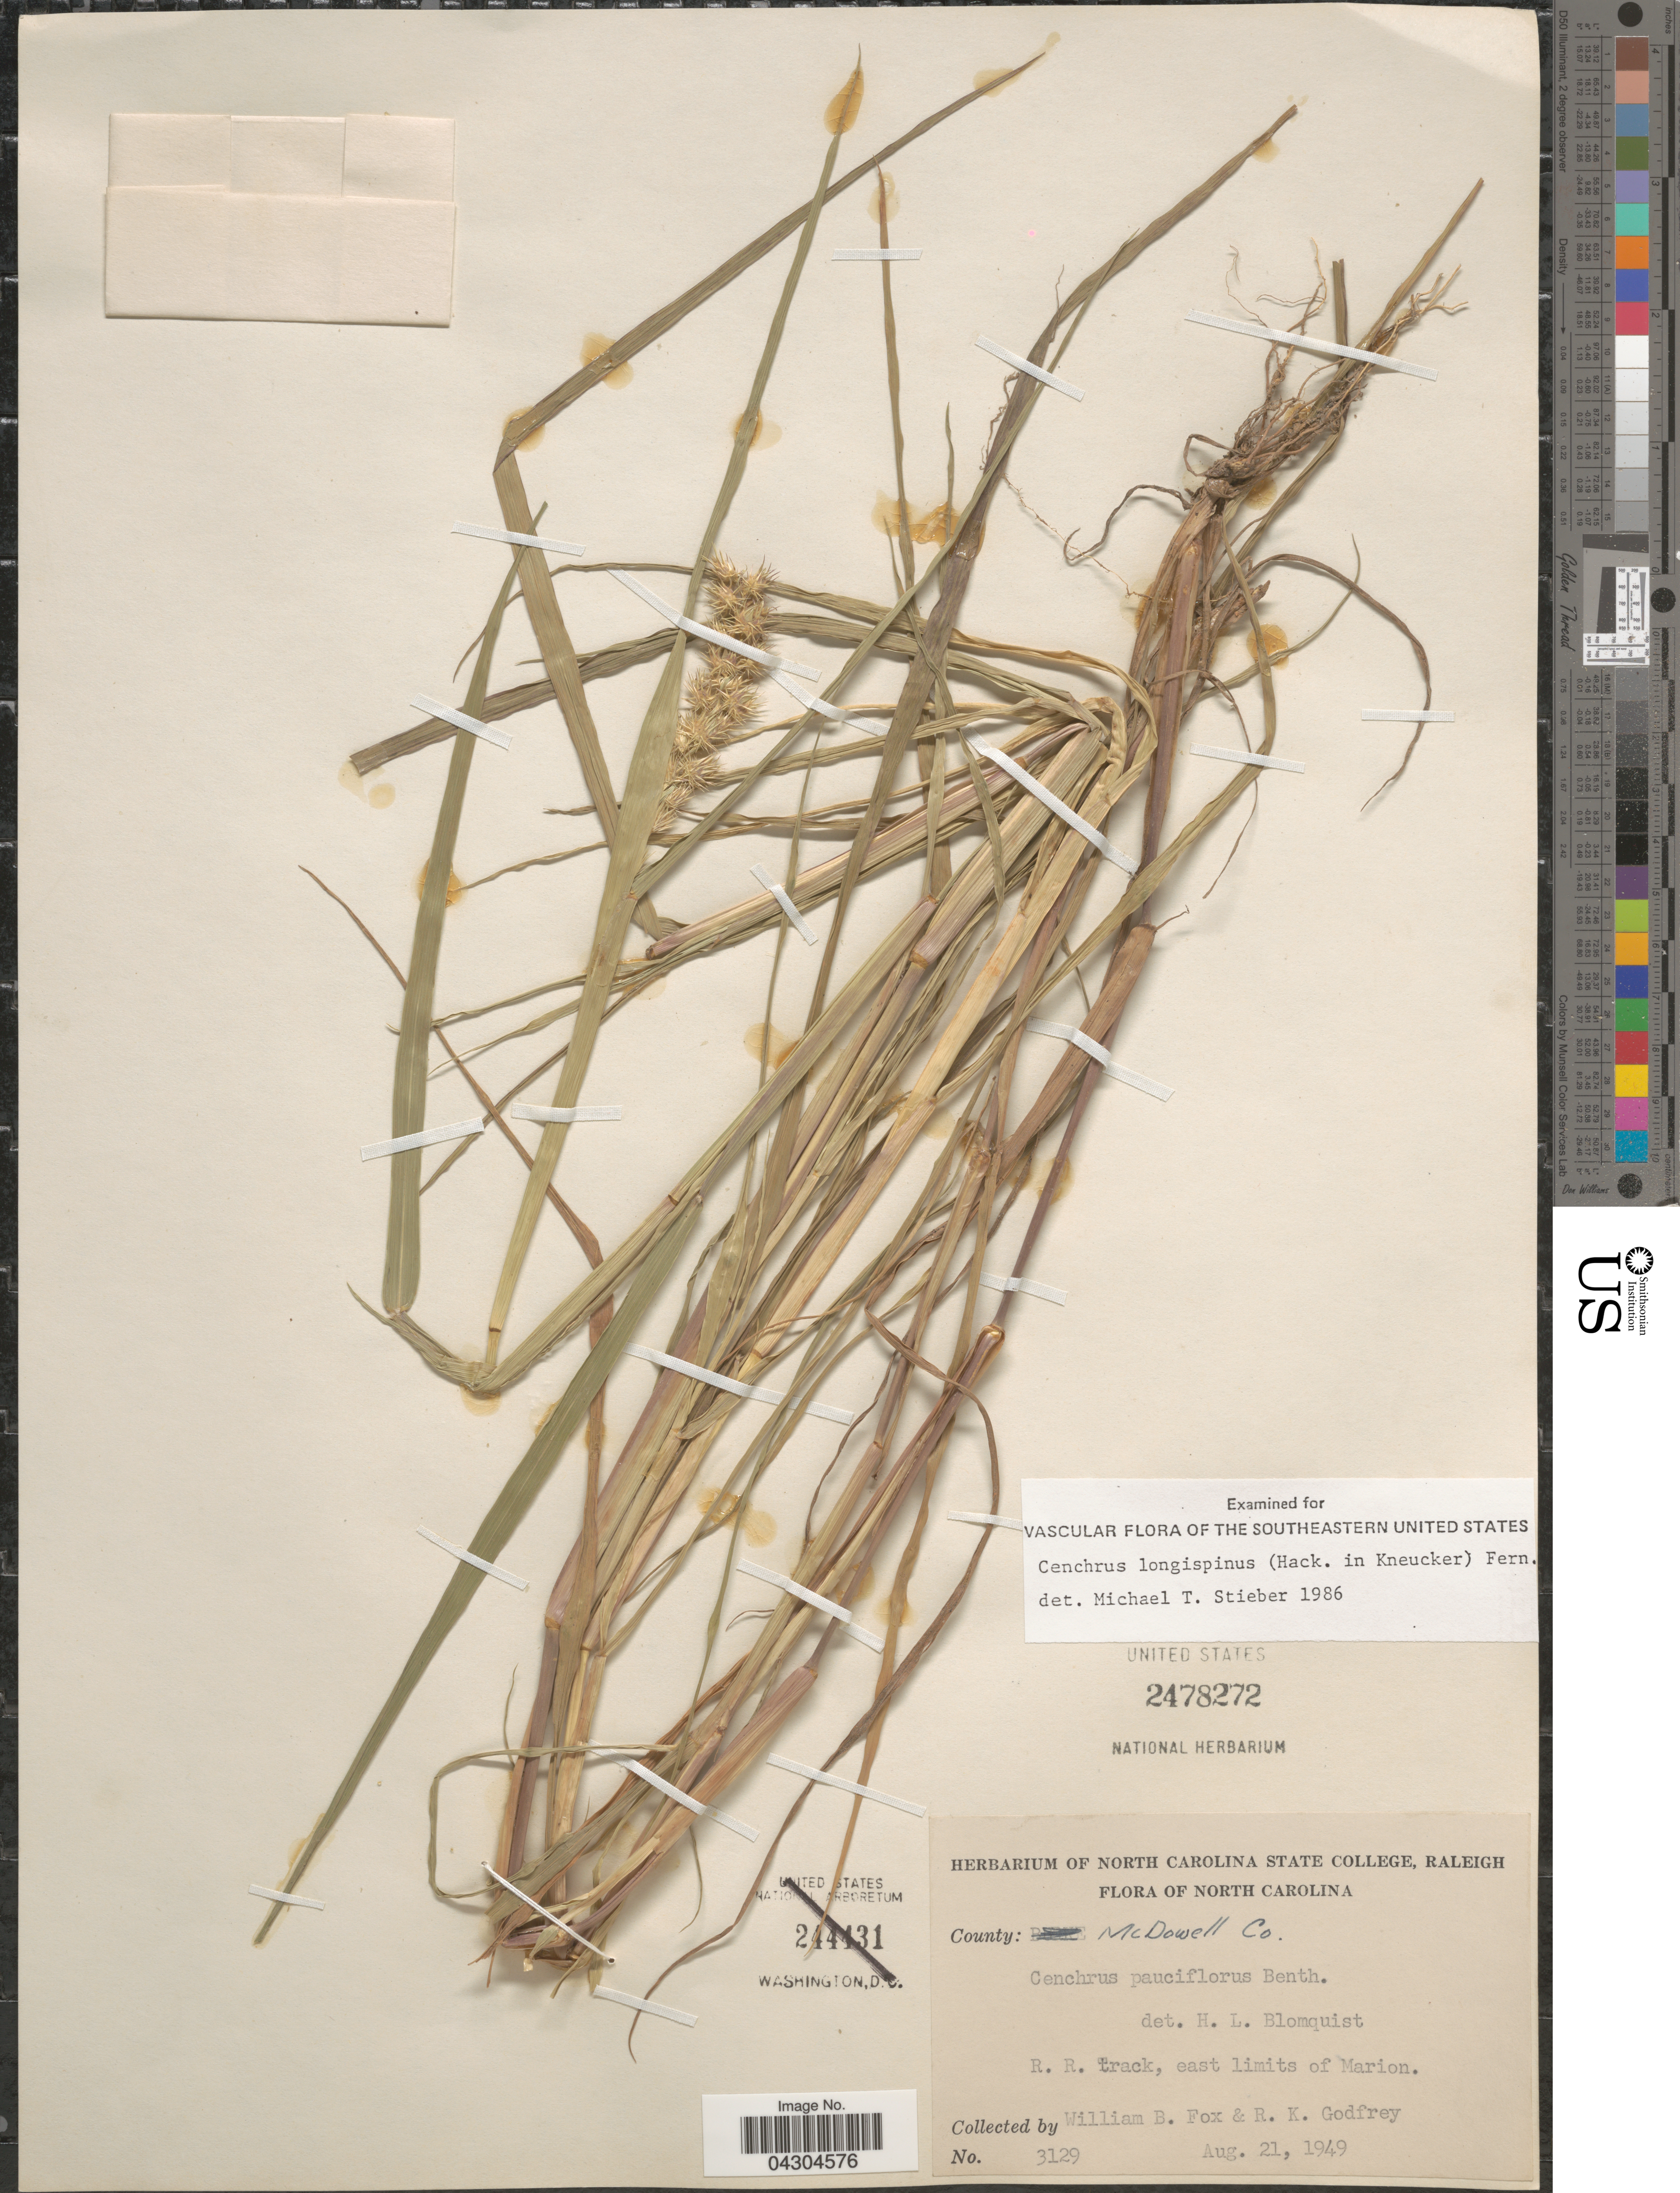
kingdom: Plantae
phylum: Tracheophyta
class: Liliopsida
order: Poales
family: Poaceae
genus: Cenchrus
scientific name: Cenchrus longispinus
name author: (Hack.) Fernald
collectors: W. B. Fox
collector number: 3129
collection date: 1949-08-21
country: United States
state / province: North Carolina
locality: County: McDowell Co. R. R. track, east limits of Marion.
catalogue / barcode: US 2478272